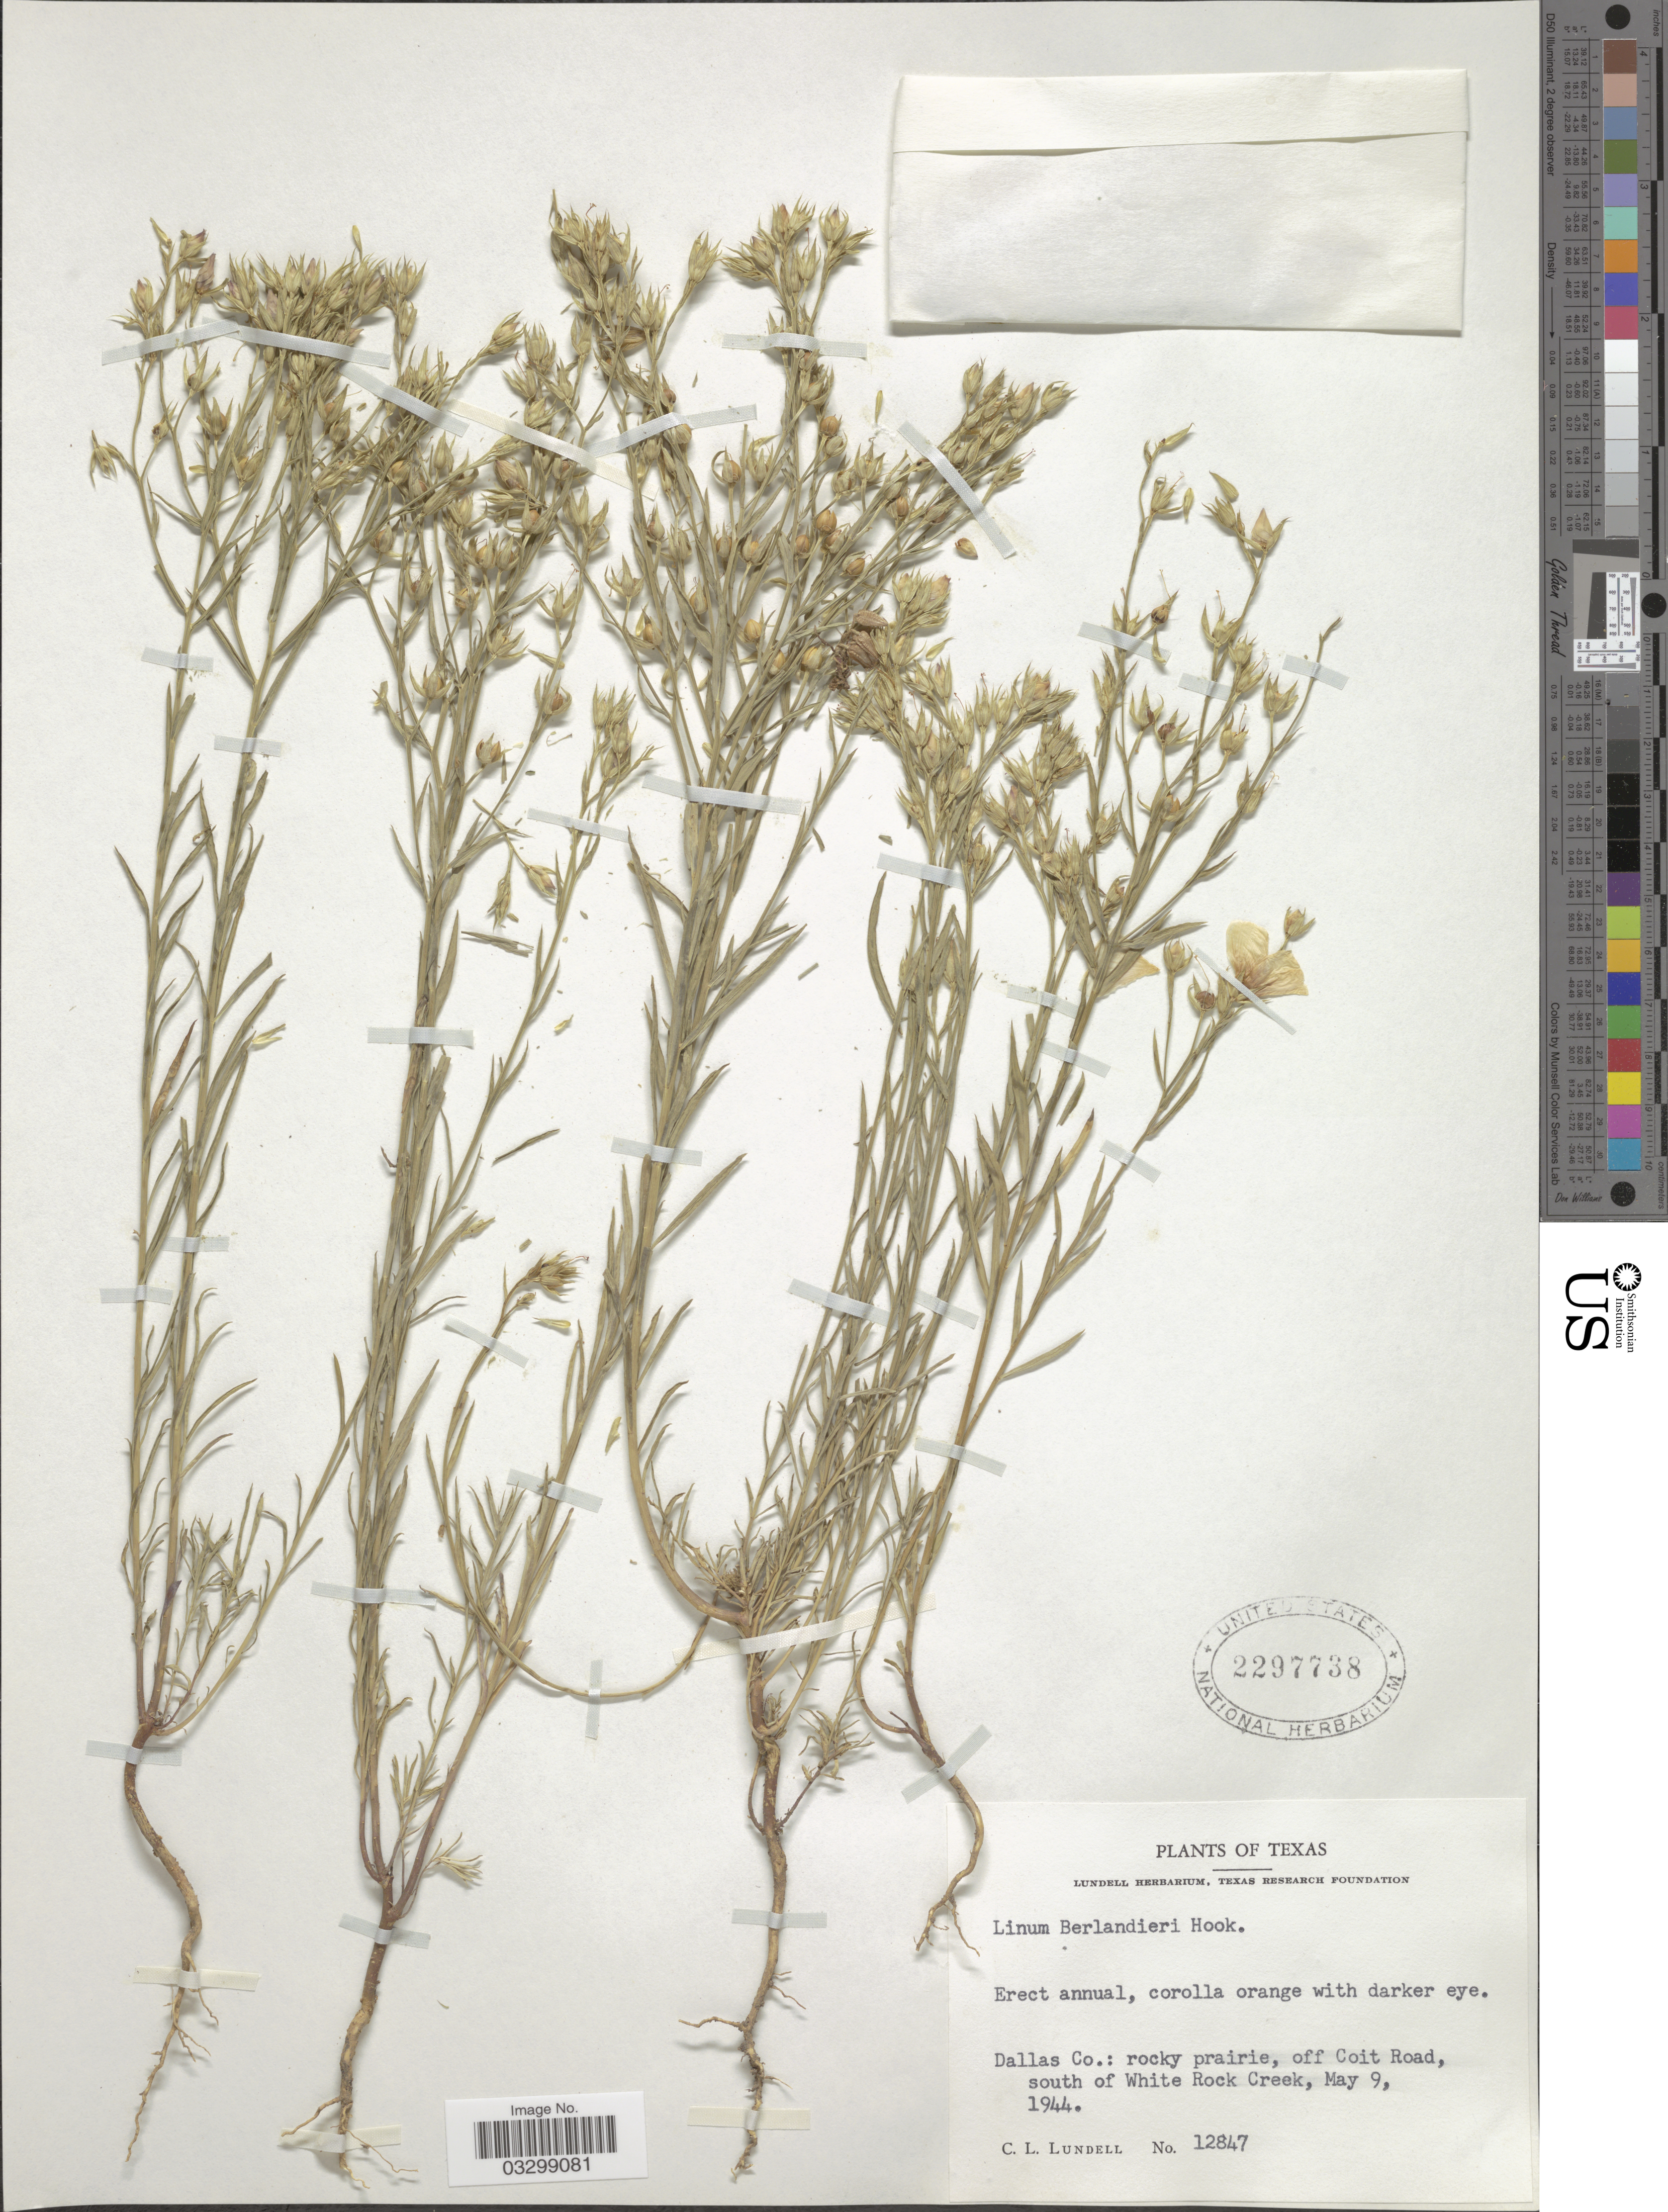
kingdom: Plantae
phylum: Tracheophyta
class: Magnoliopsida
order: Malpighiales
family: Linaceae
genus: Linum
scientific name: Linum rigidum var. berlandieri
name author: Pursh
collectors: C. L. Lundell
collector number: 12847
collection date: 1944-05-09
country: United States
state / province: Texas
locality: Dallas Co.: off Coit Road, south of White Rock Creek.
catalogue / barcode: US 2297738